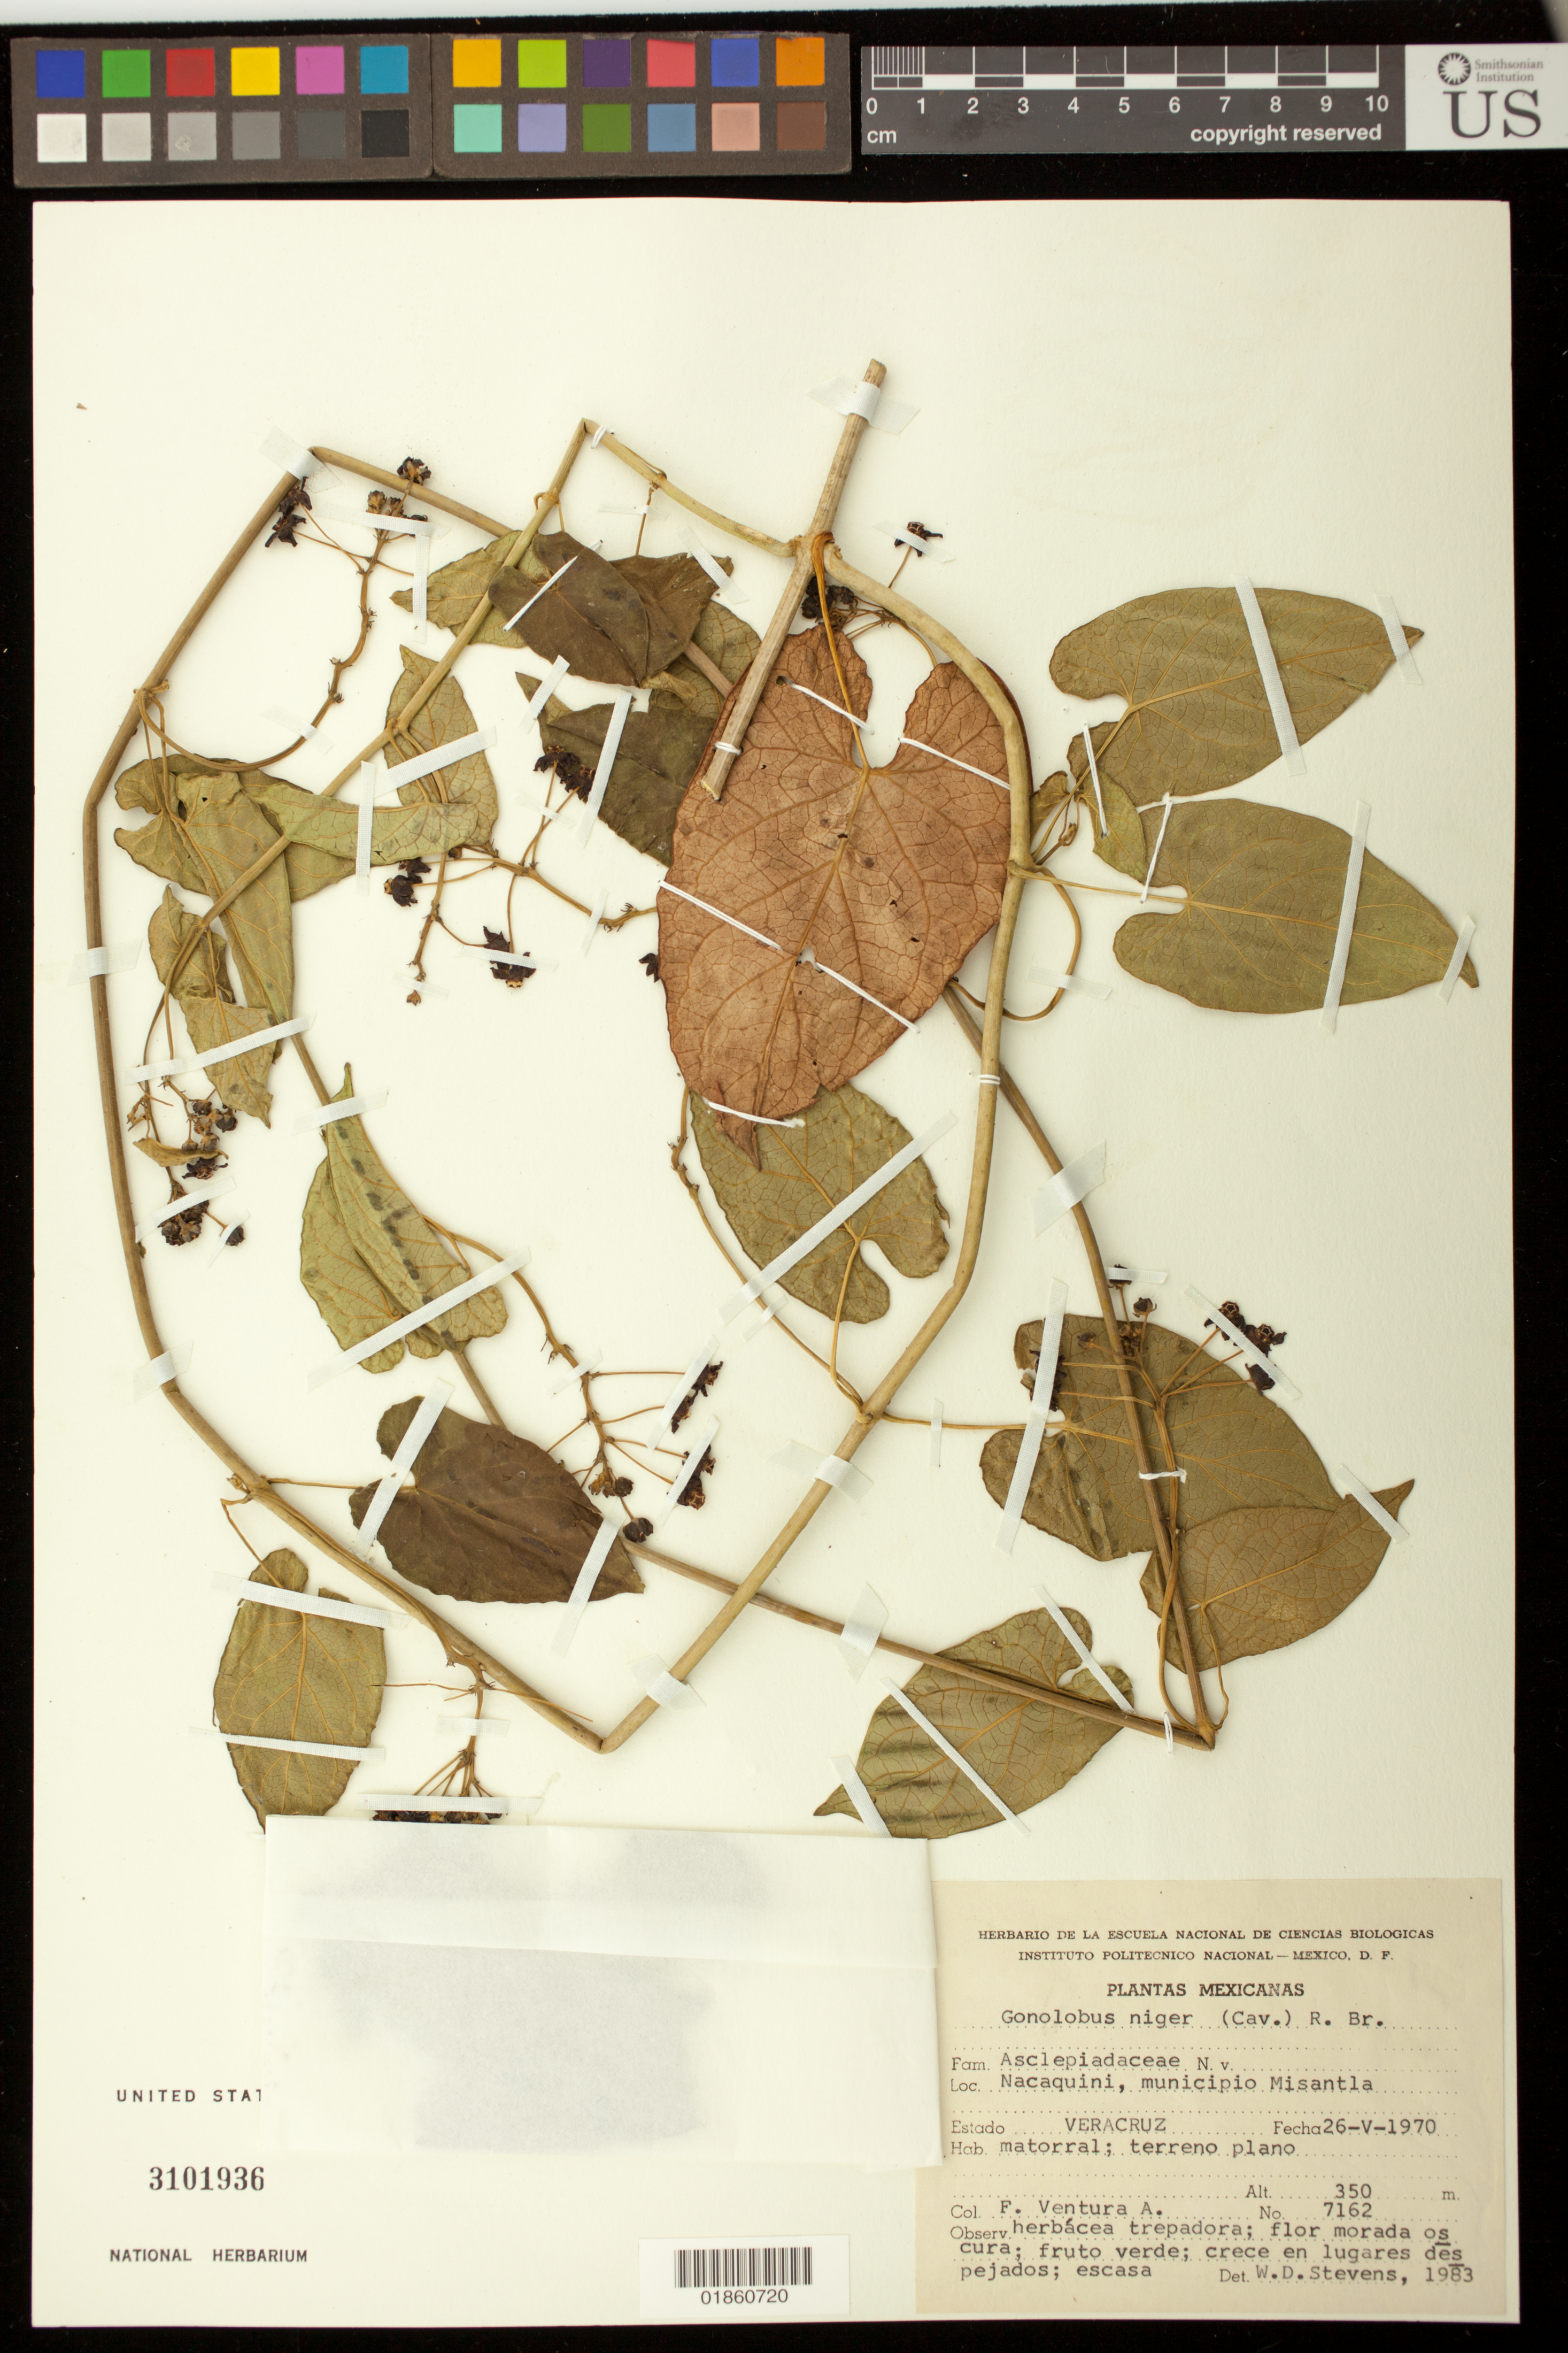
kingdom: Plantae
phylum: Tracheophyta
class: Magnoliopsida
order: Gentianales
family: Apocynaceae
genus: Gonolobus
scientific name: Gonolobus niger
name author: (Cav.) R. Br. ex Schult.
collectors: F. Ventura A.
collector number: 7162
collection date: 1970-05-26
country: Mexico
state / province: Veracruz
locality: Nacaquini, municipio Misantla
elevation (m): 350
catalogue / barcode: US 3101936